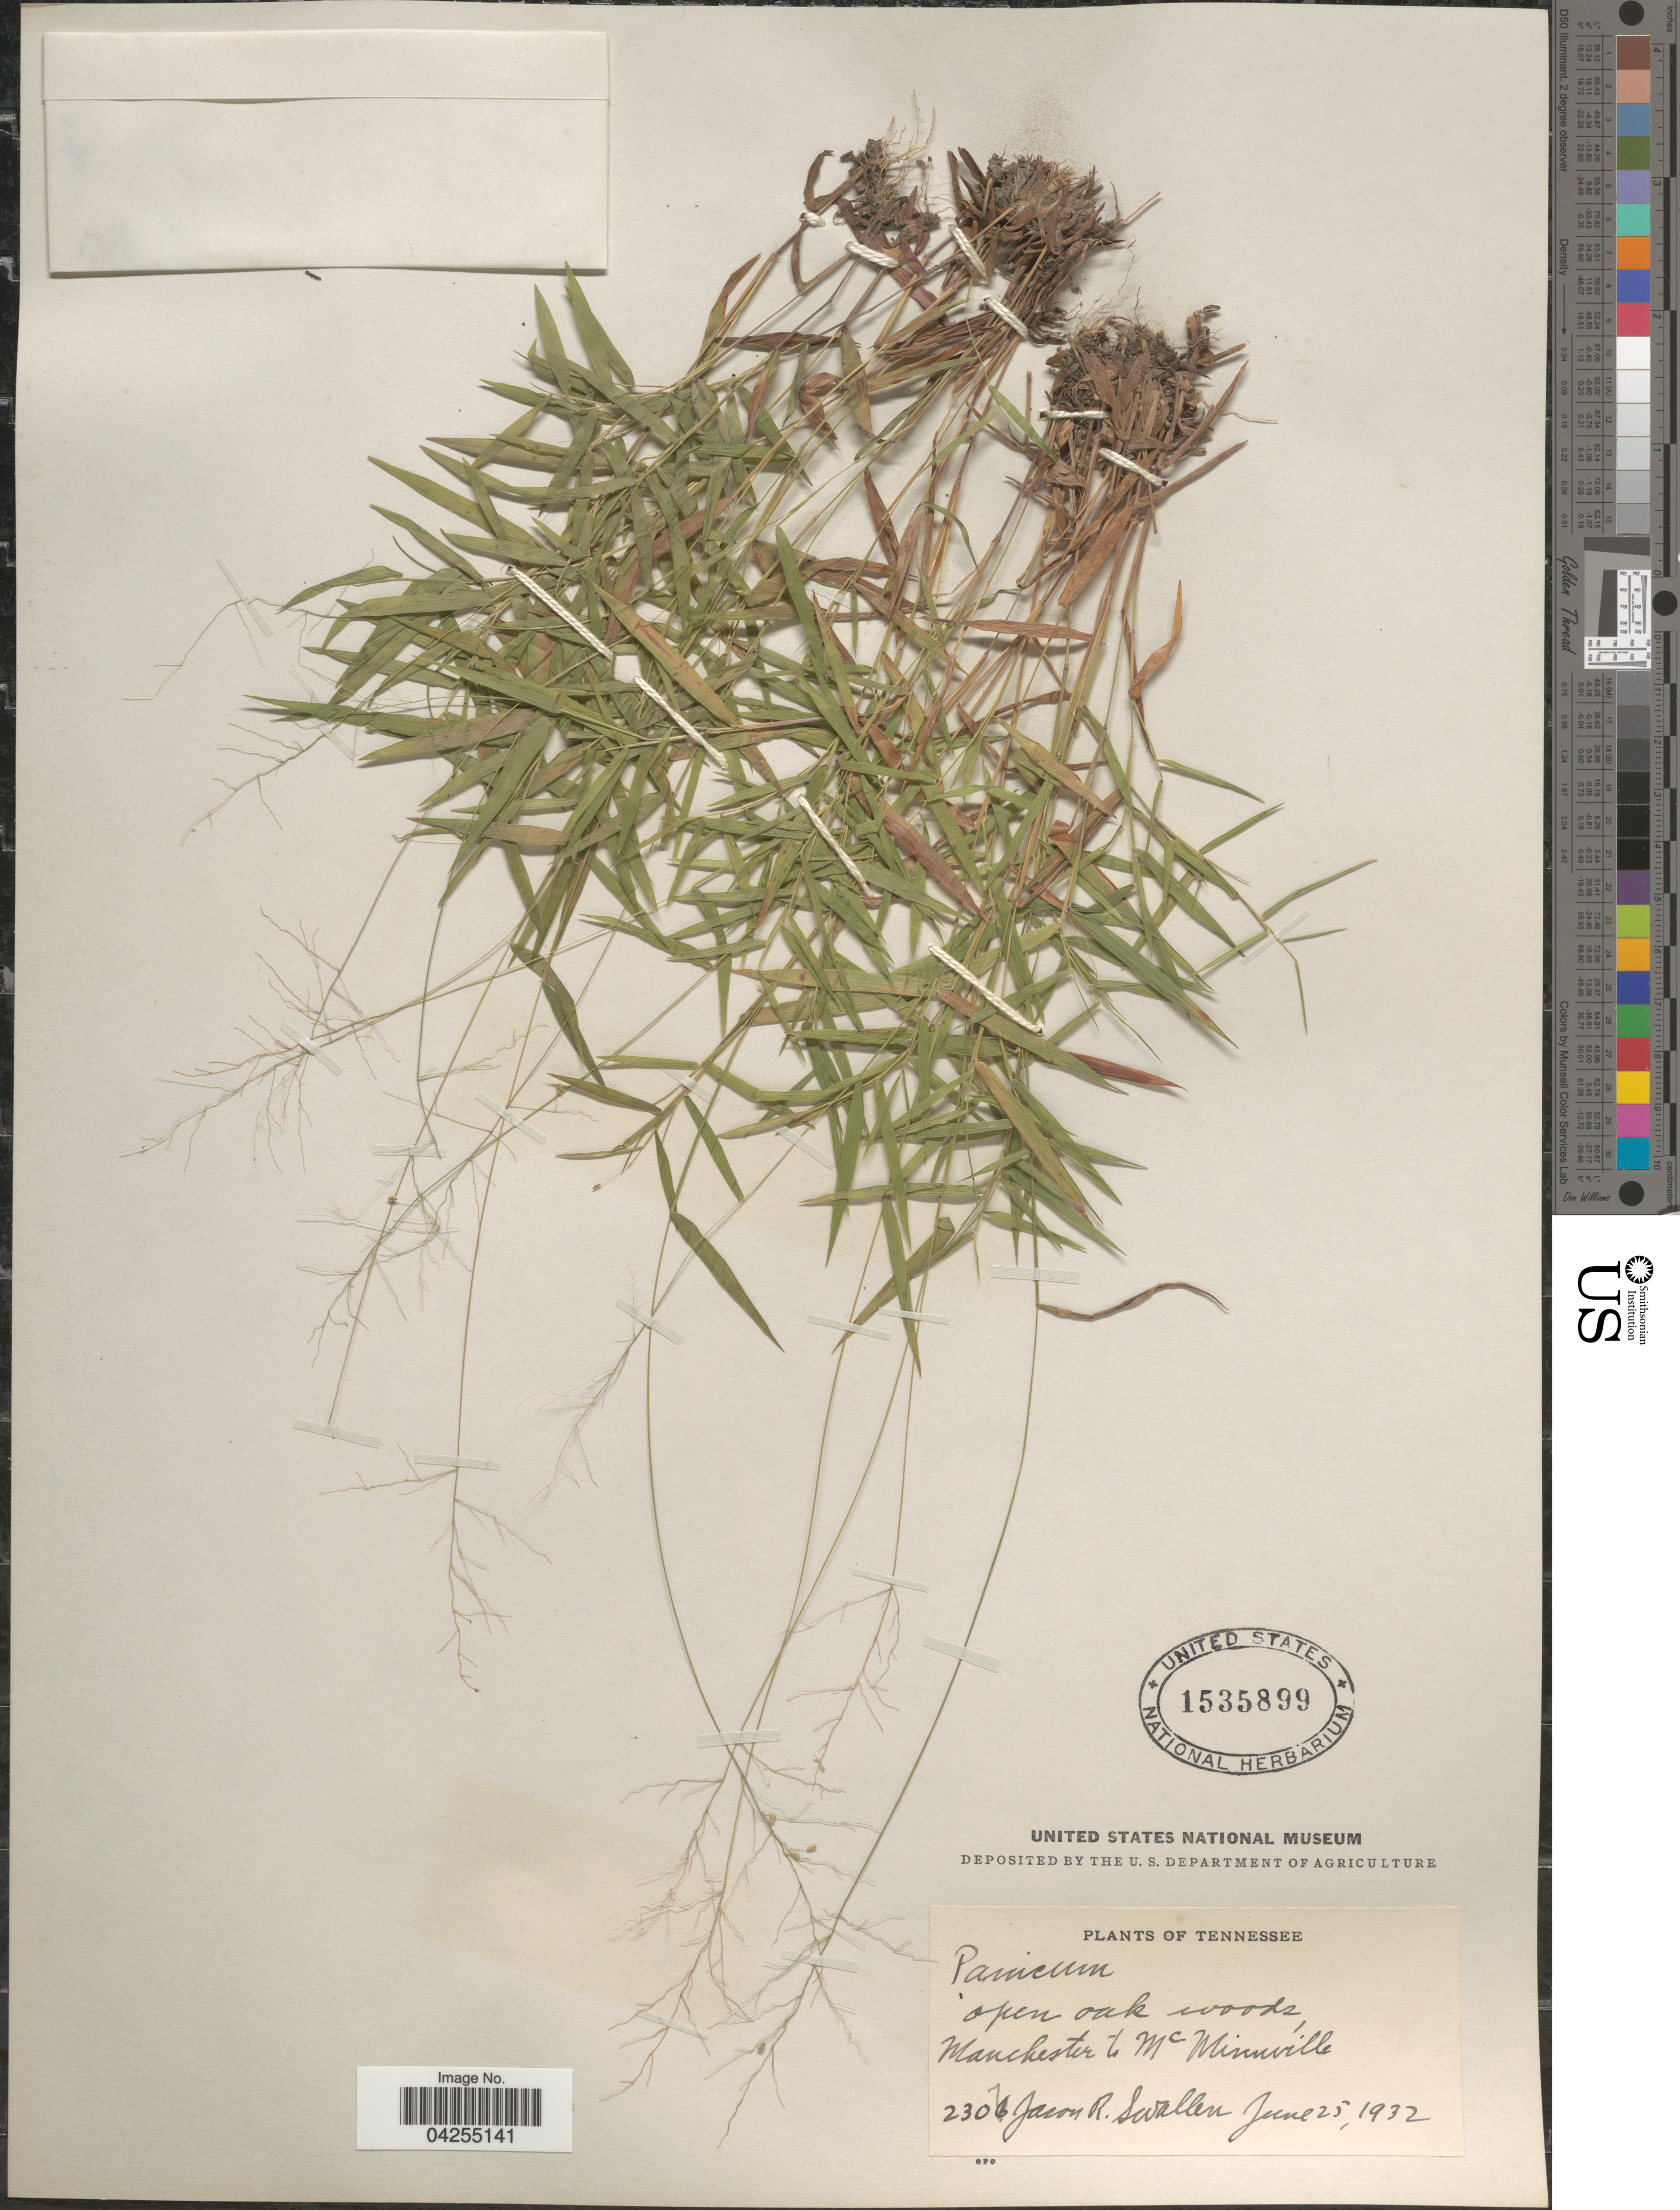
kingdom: Plantae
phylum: Tracheophyta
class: Liliopsida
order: Poales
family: Poaceae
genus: Dichanthelium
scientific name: Dichanthelium dichotomum var. dichotomum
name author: (L.) Gould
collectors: J. R. Swallen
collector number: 2307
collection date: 1932-06-25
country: United States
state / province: Tennessee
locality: Open oak woods, Manchester to Mc Minnville.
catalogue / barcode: US 1535899